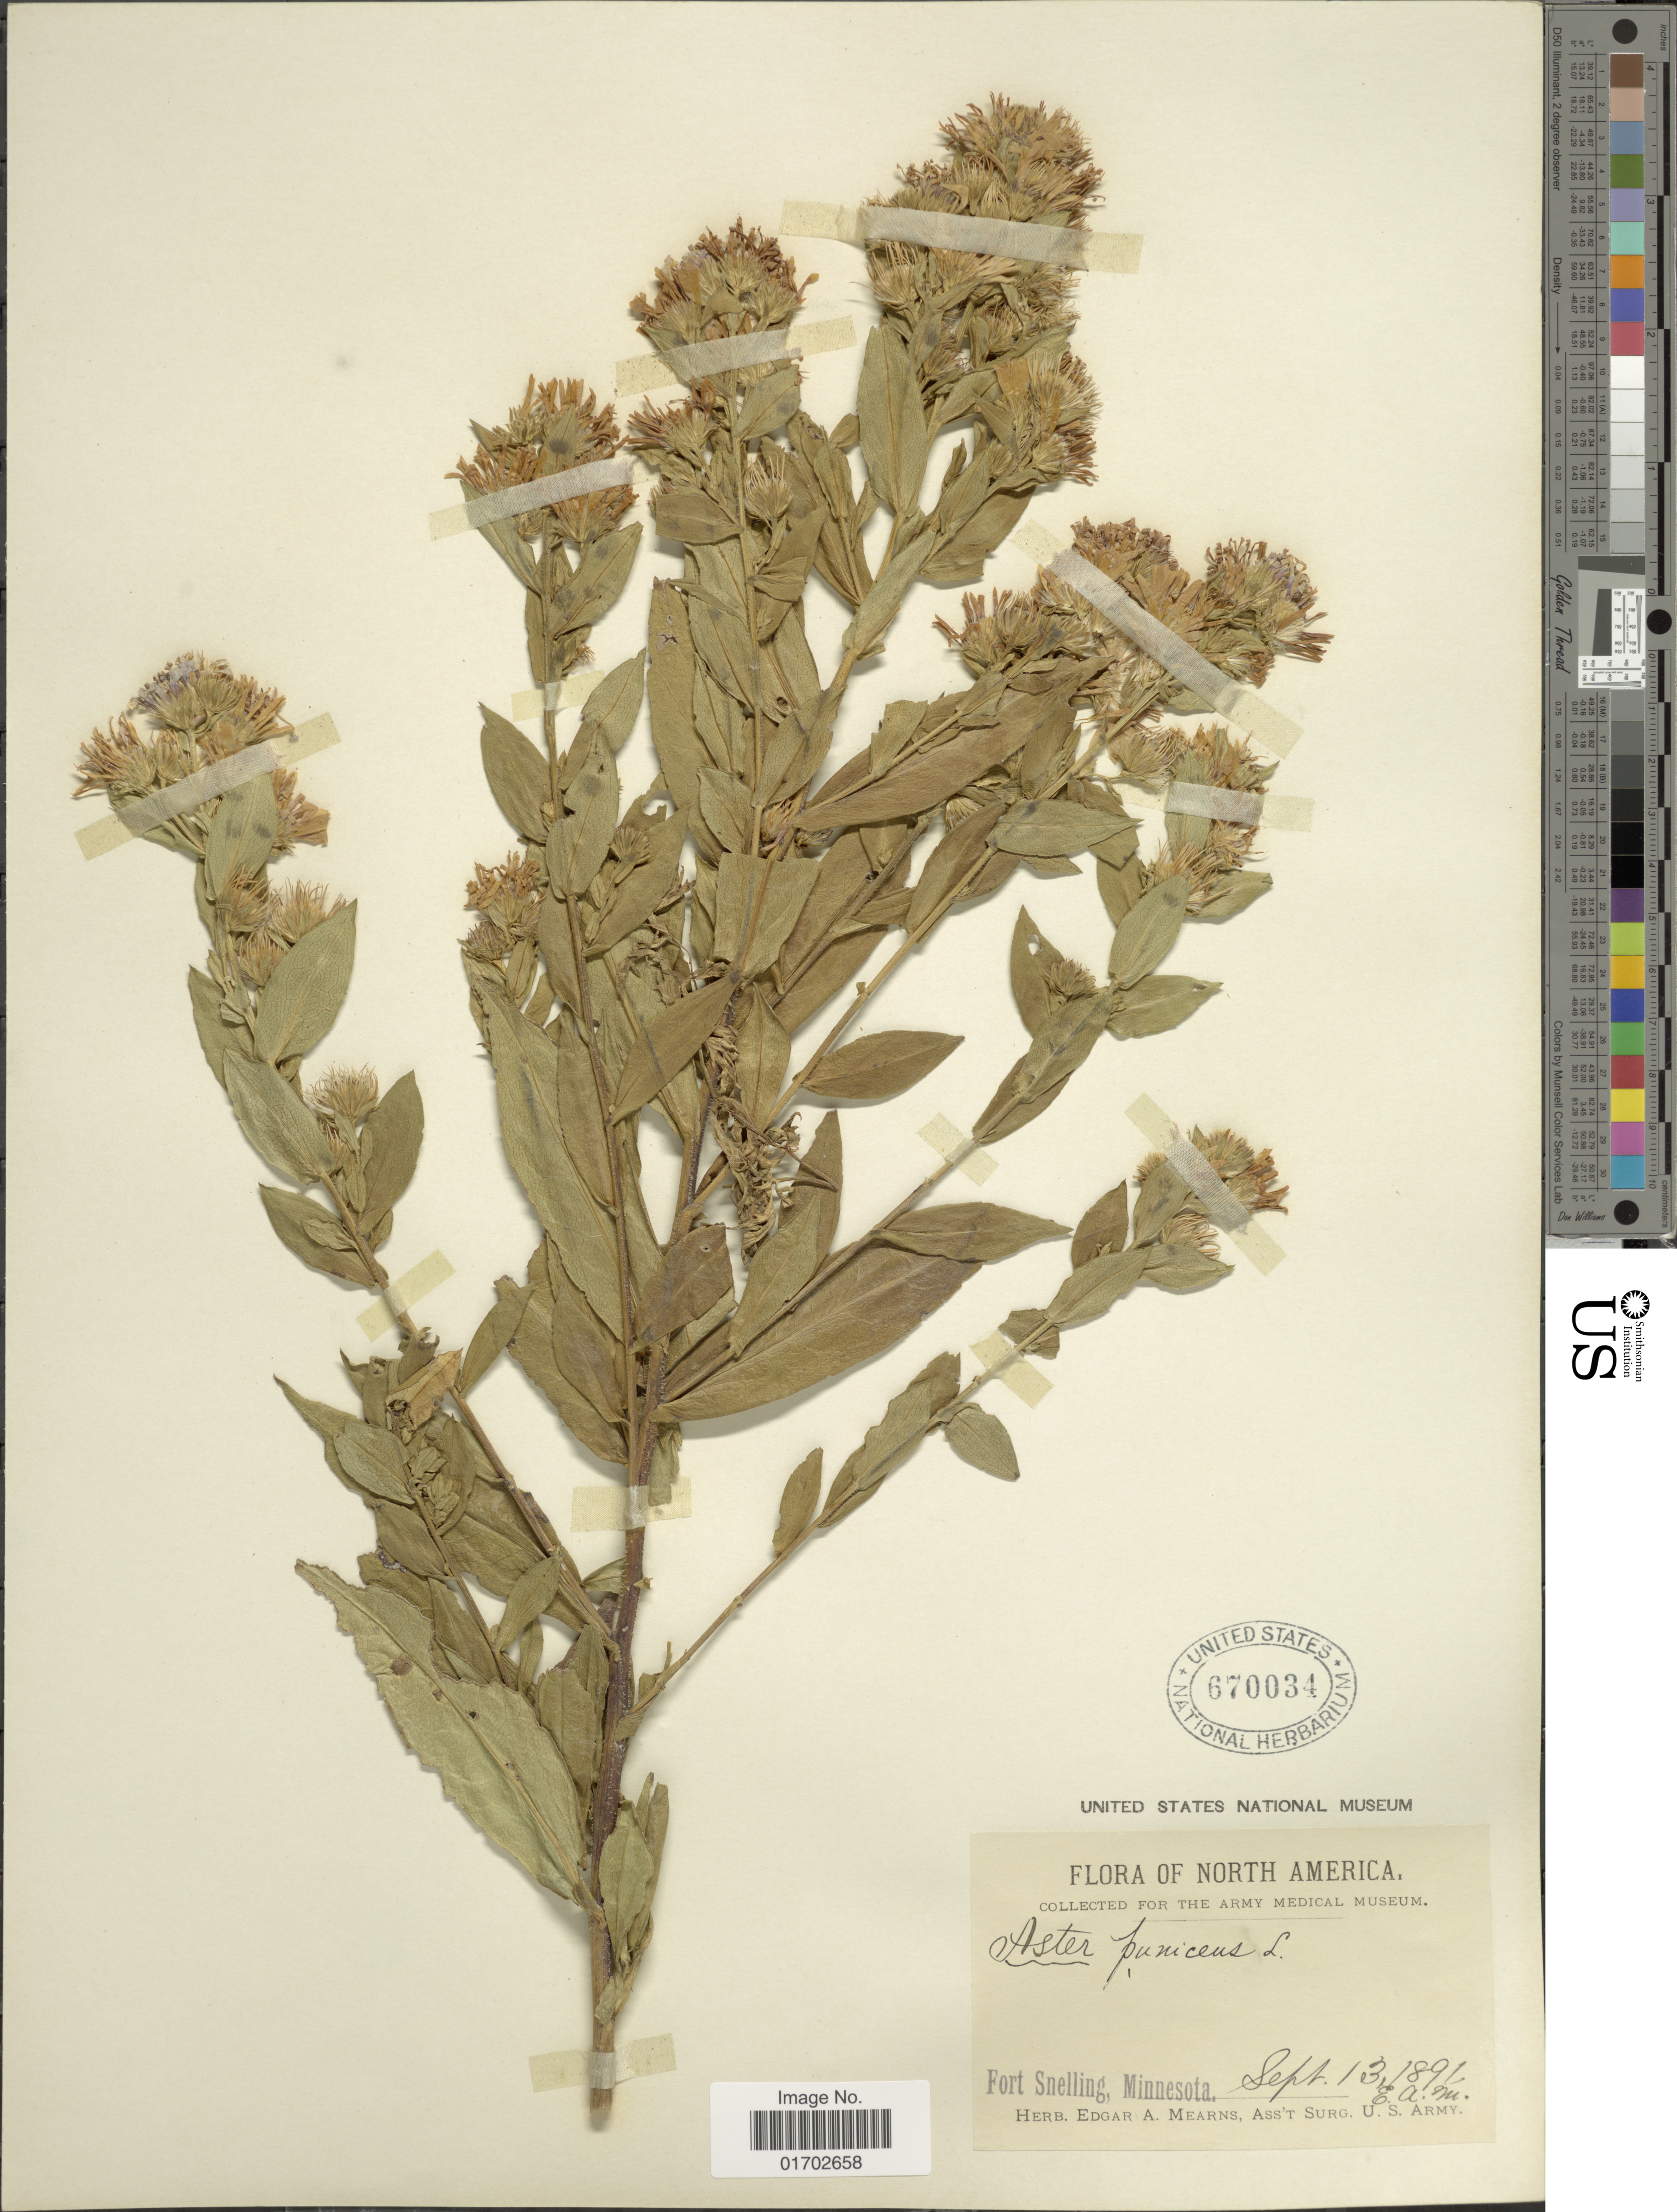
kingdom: Plantae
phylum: Tracheophyta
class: Magnoliopsida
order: Asterales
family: Asteraceae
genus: Symphyotrichum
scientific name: Symphyotrichum puniceum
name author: (L.) Á. Löve & D. Löve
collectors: E. A. Mearns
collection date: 1891-09-13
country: United States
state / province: Minnesota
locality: Fort Snelling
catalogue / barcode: US 670034